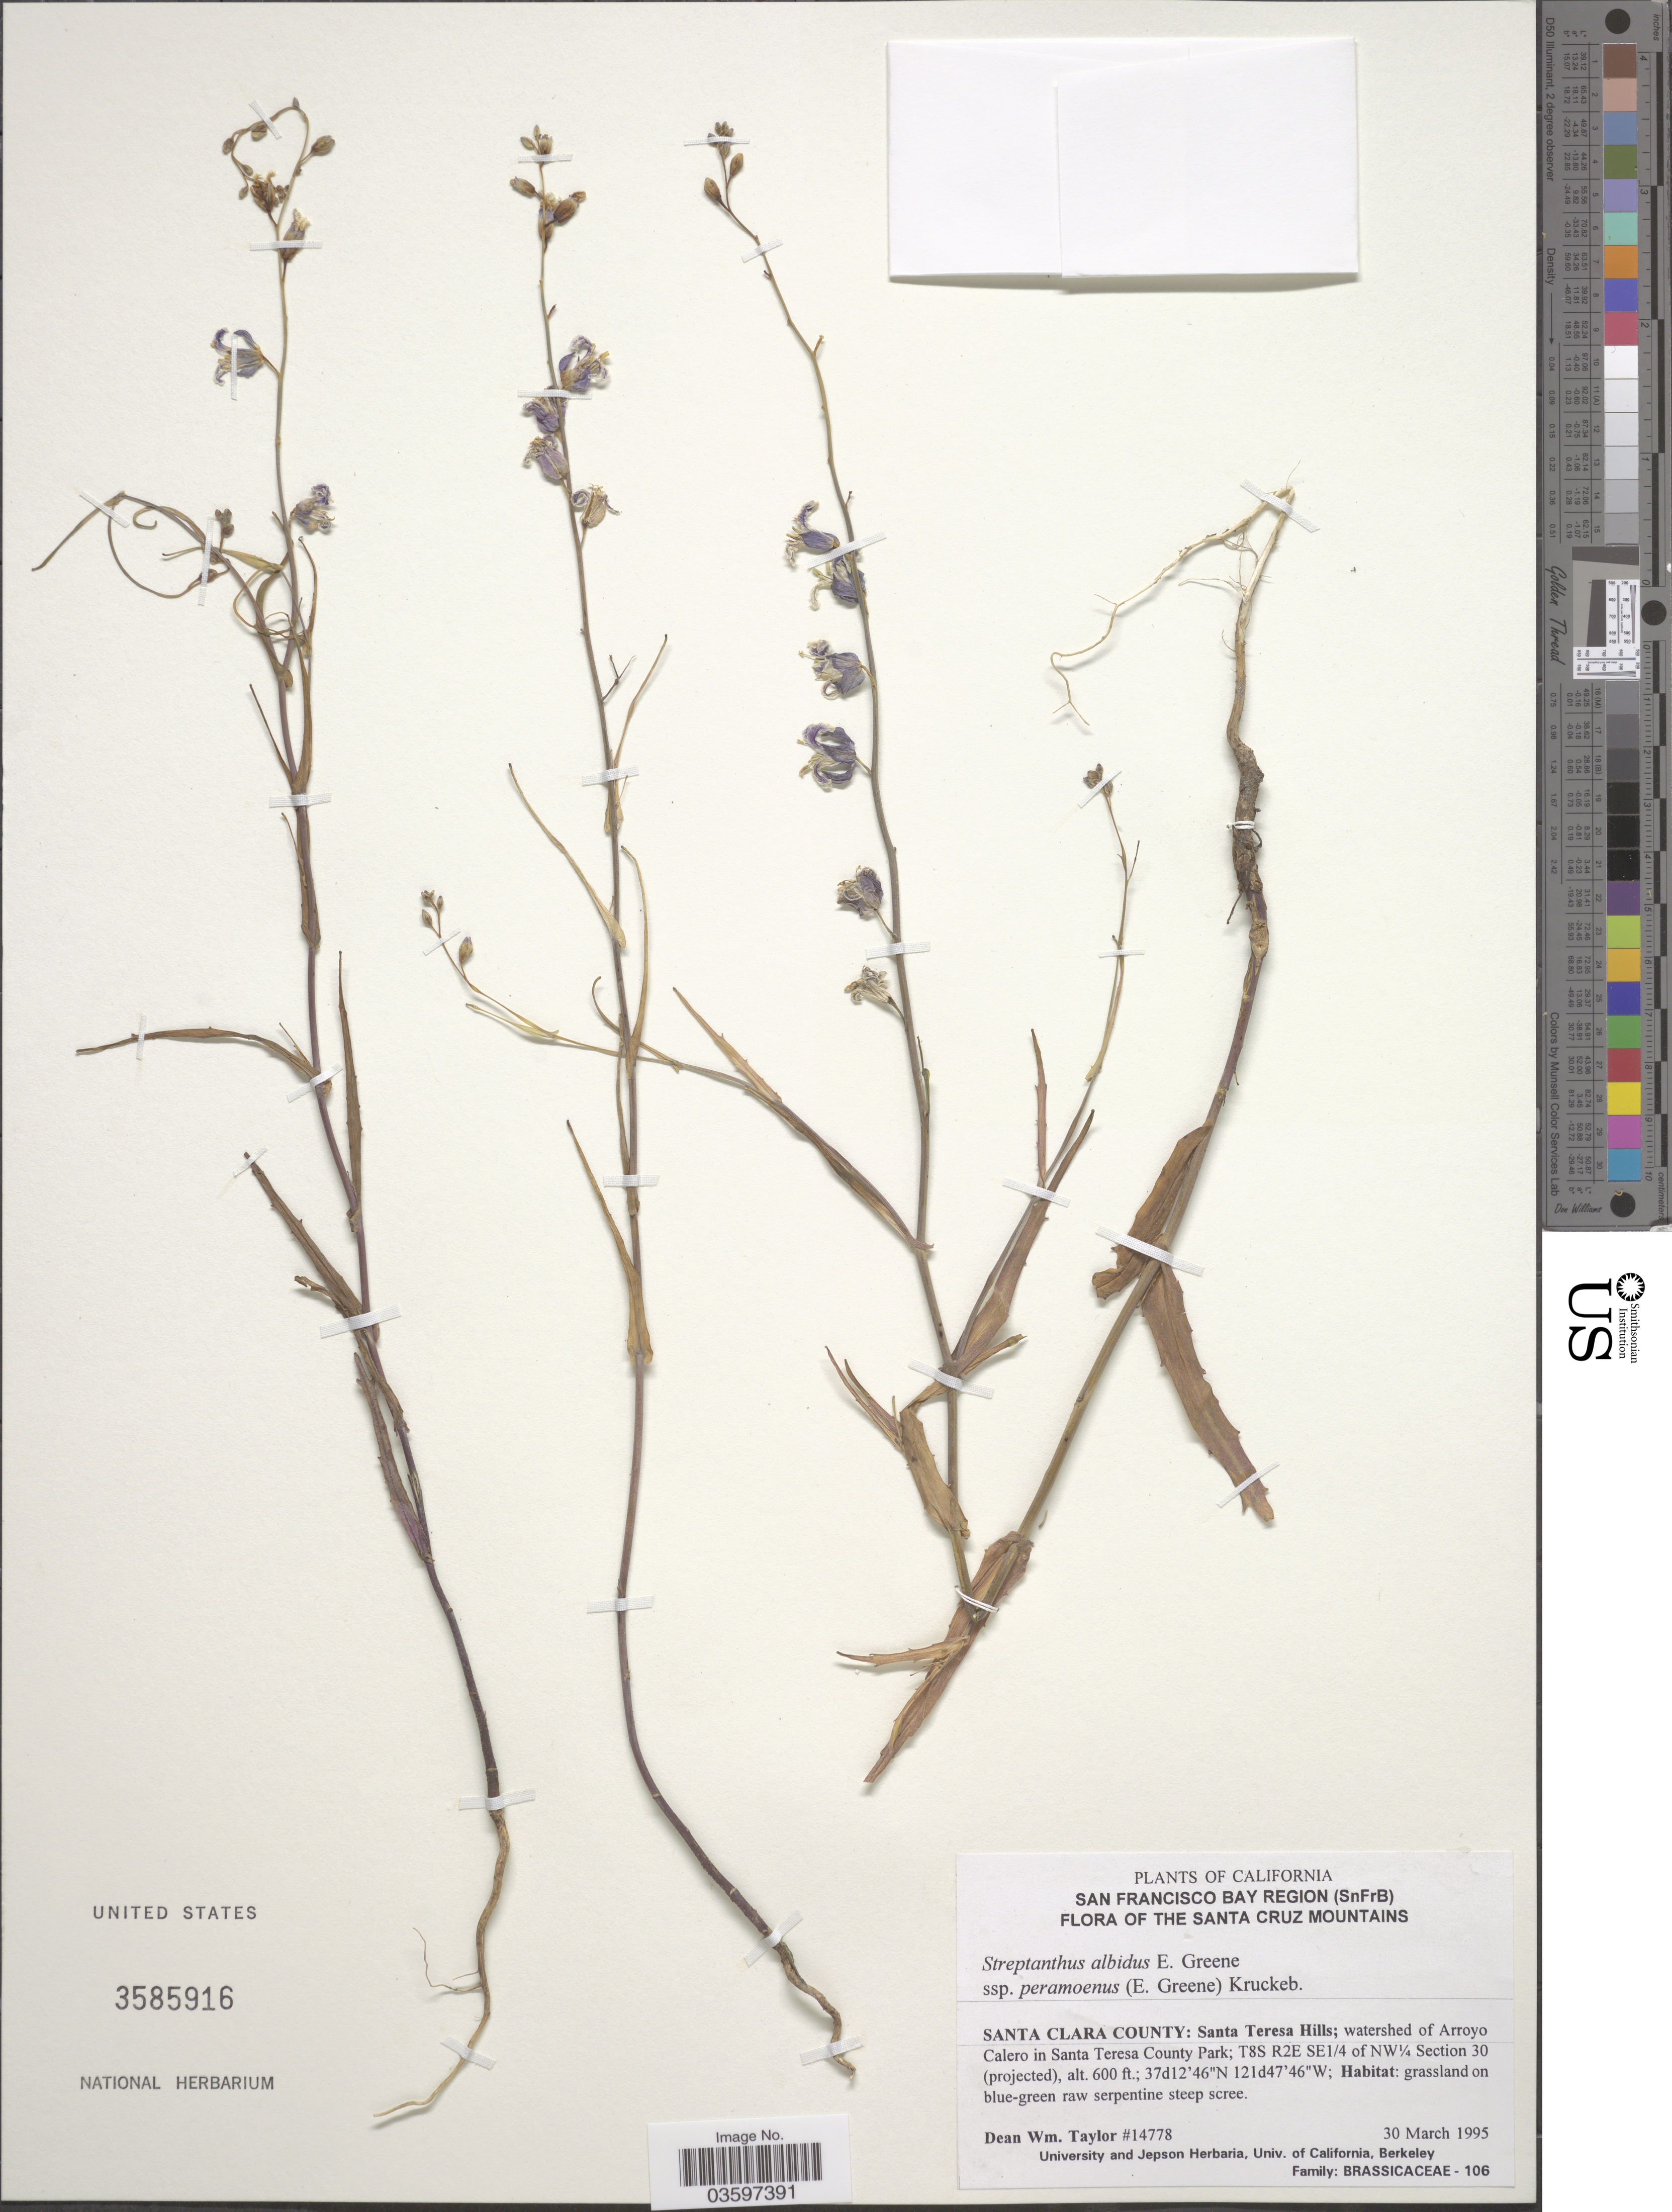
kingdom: Plantae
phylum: Tracheophyta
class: Magnoliopsida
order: Brassicales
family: Brassicaceae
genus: Streptanthus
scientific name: Streptanthus albidus subsp. peramoenus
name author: (Greene) Kruckeb.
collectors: D. W. Taylor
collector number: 14778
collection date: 1995-03-30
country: United States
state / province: California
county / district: Santa Clara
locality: San Francisco Bay Region. The Santa Cruz Mountains. Santa Clara County: Santa Teresa Hills; watershed of Arroyo Calero in Santa Teresa County Park; T8S R2E SE¼ of NW¼ Section 30.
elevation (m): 183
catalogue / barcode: US 3585916